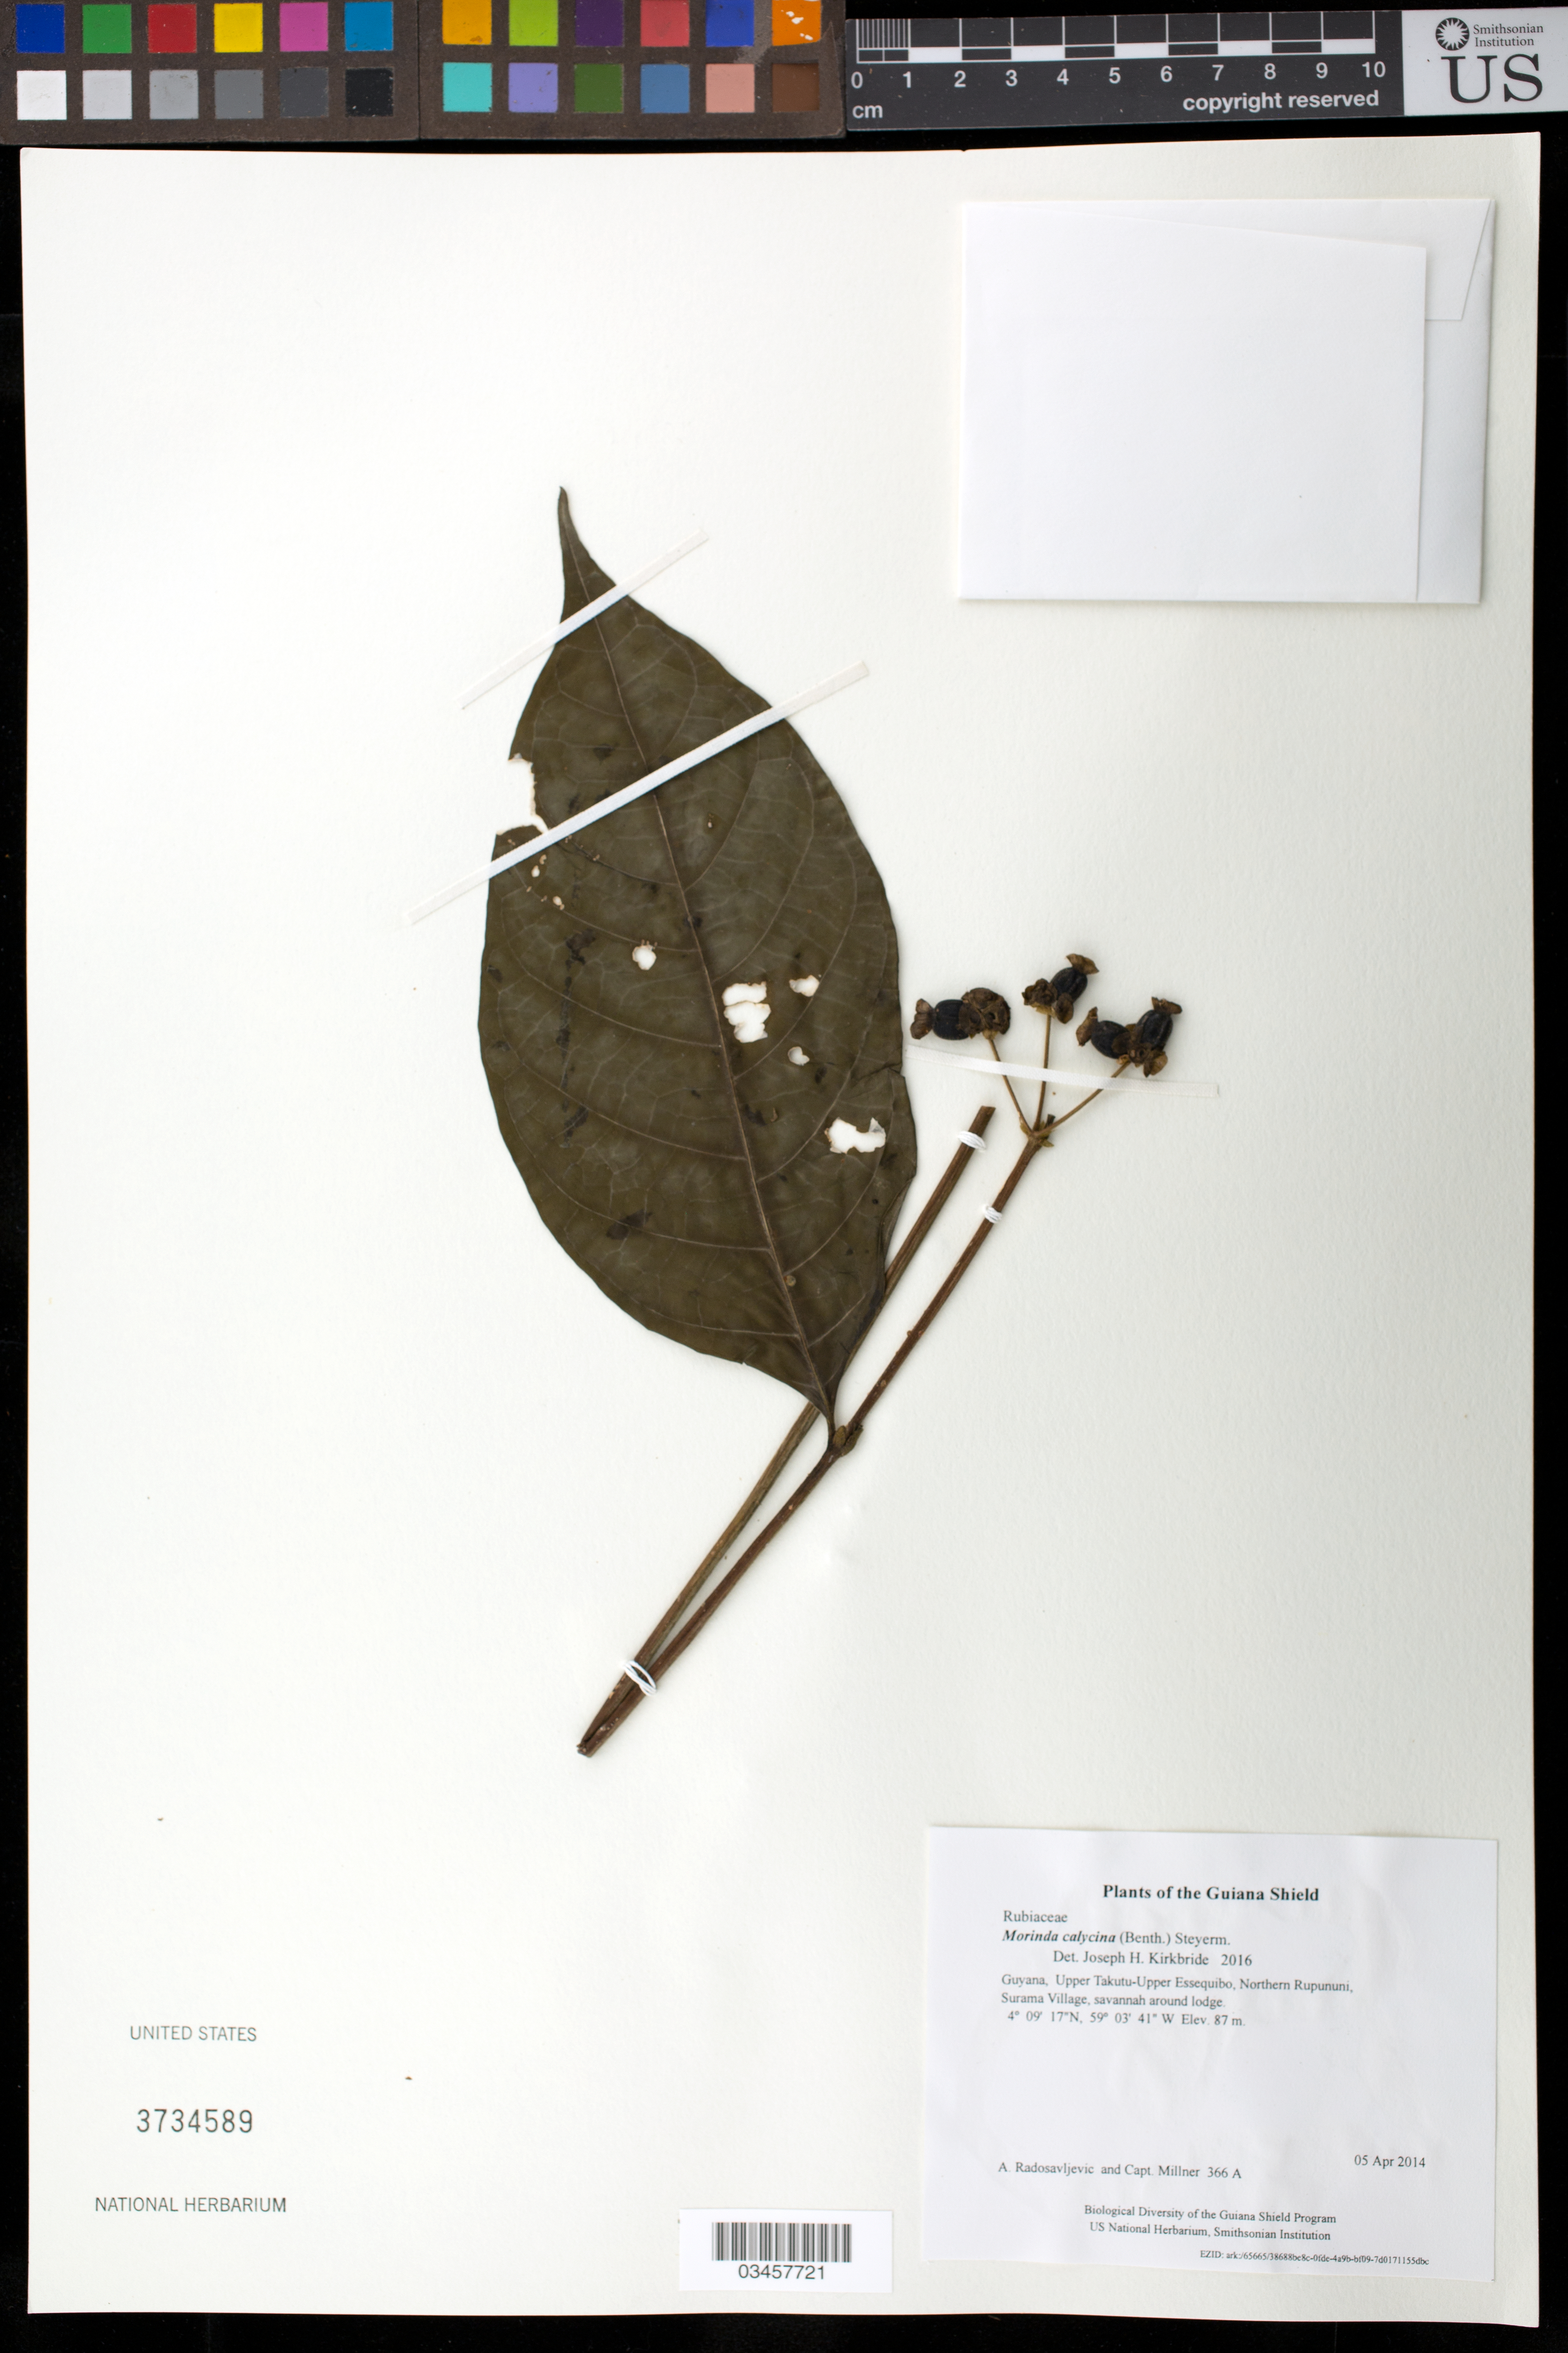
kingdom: Plantae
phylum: Tracheophyta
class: Magnoliopsida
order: Gentianales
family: Rubiaceae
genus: Morinda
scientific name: Morinda calycina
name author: (Benth.) Steyerm.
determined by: Kirkbride, J. H.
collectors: A. Radosavljevic & Capt. Millner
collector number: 366 A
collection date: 2014-04-05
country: Guyana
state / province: U. Takutu-U. Essequibo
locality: Northern Rupununi, Surama Village, savannah around lodge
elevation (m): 87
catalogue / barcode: US 3734589